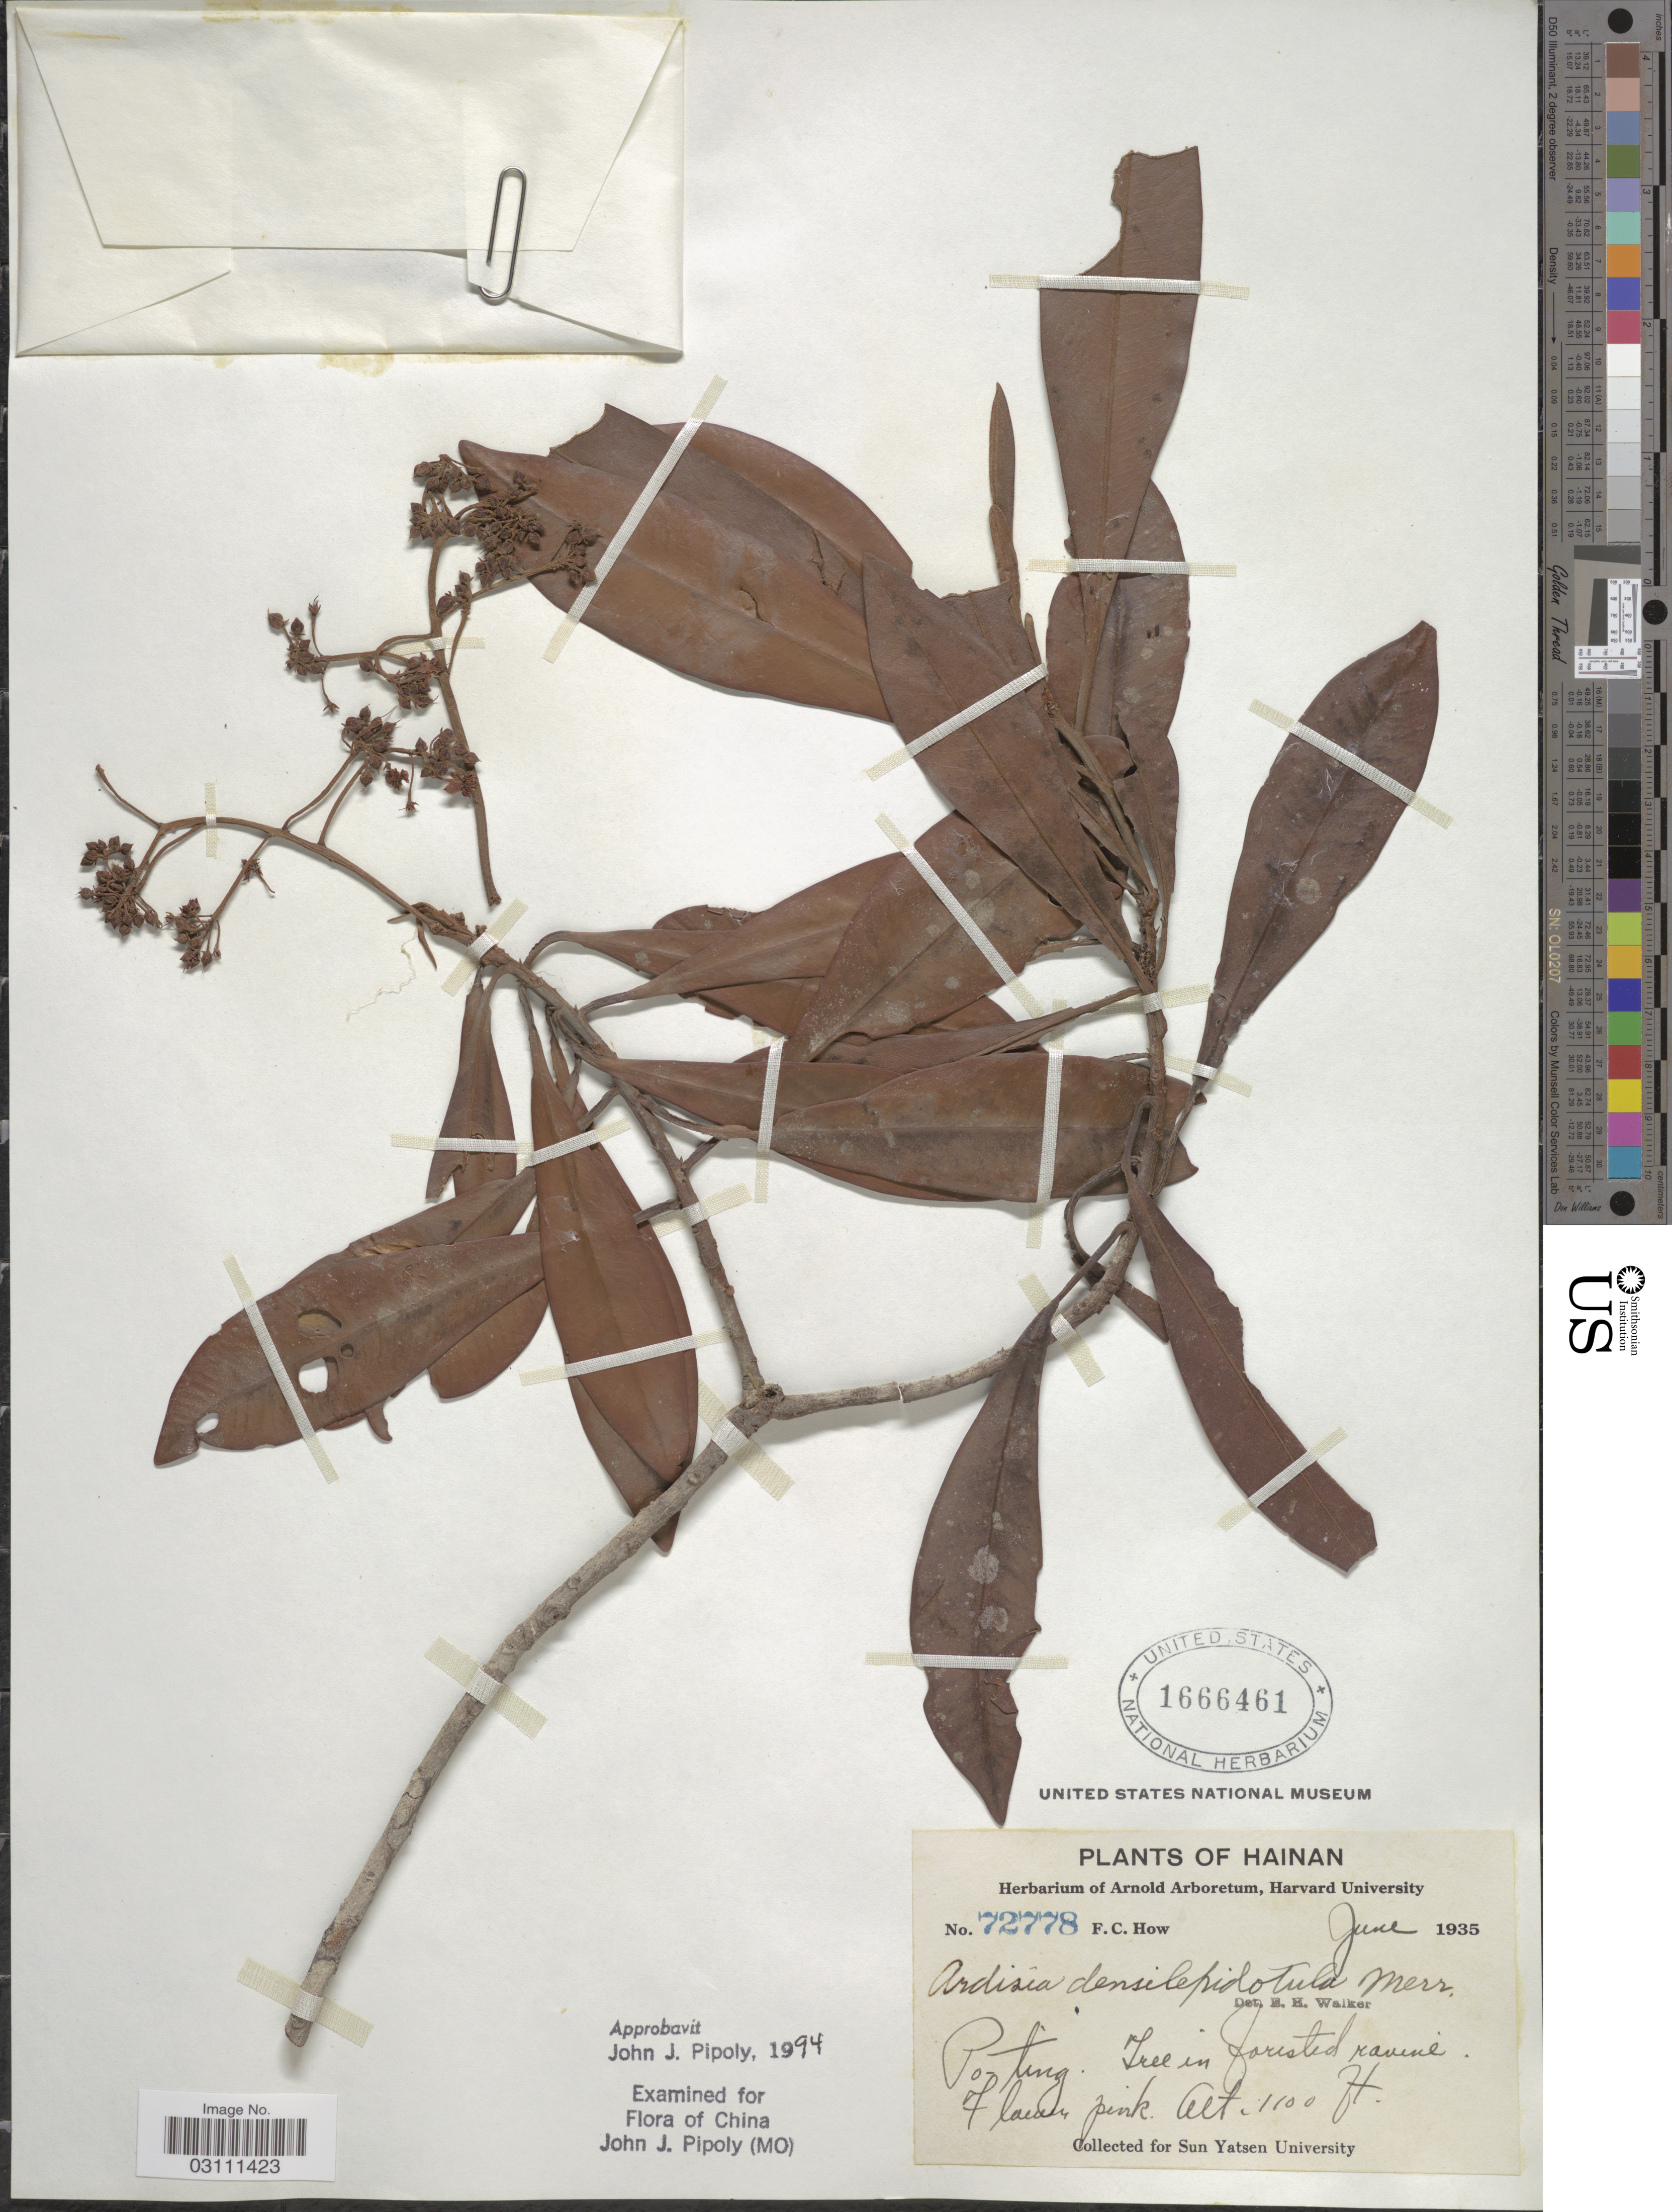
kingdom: Plantae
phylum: Tracheophyta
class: Magnoliopsida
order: Ericales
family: Primulaceae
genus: Ardisia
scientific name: Ardisia densilepidotula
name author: Merr.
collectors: F. C. How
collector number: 72778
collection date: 1935-06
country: China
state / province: Hainan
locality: Po-ting.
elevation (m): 335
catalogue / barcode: US 1666461